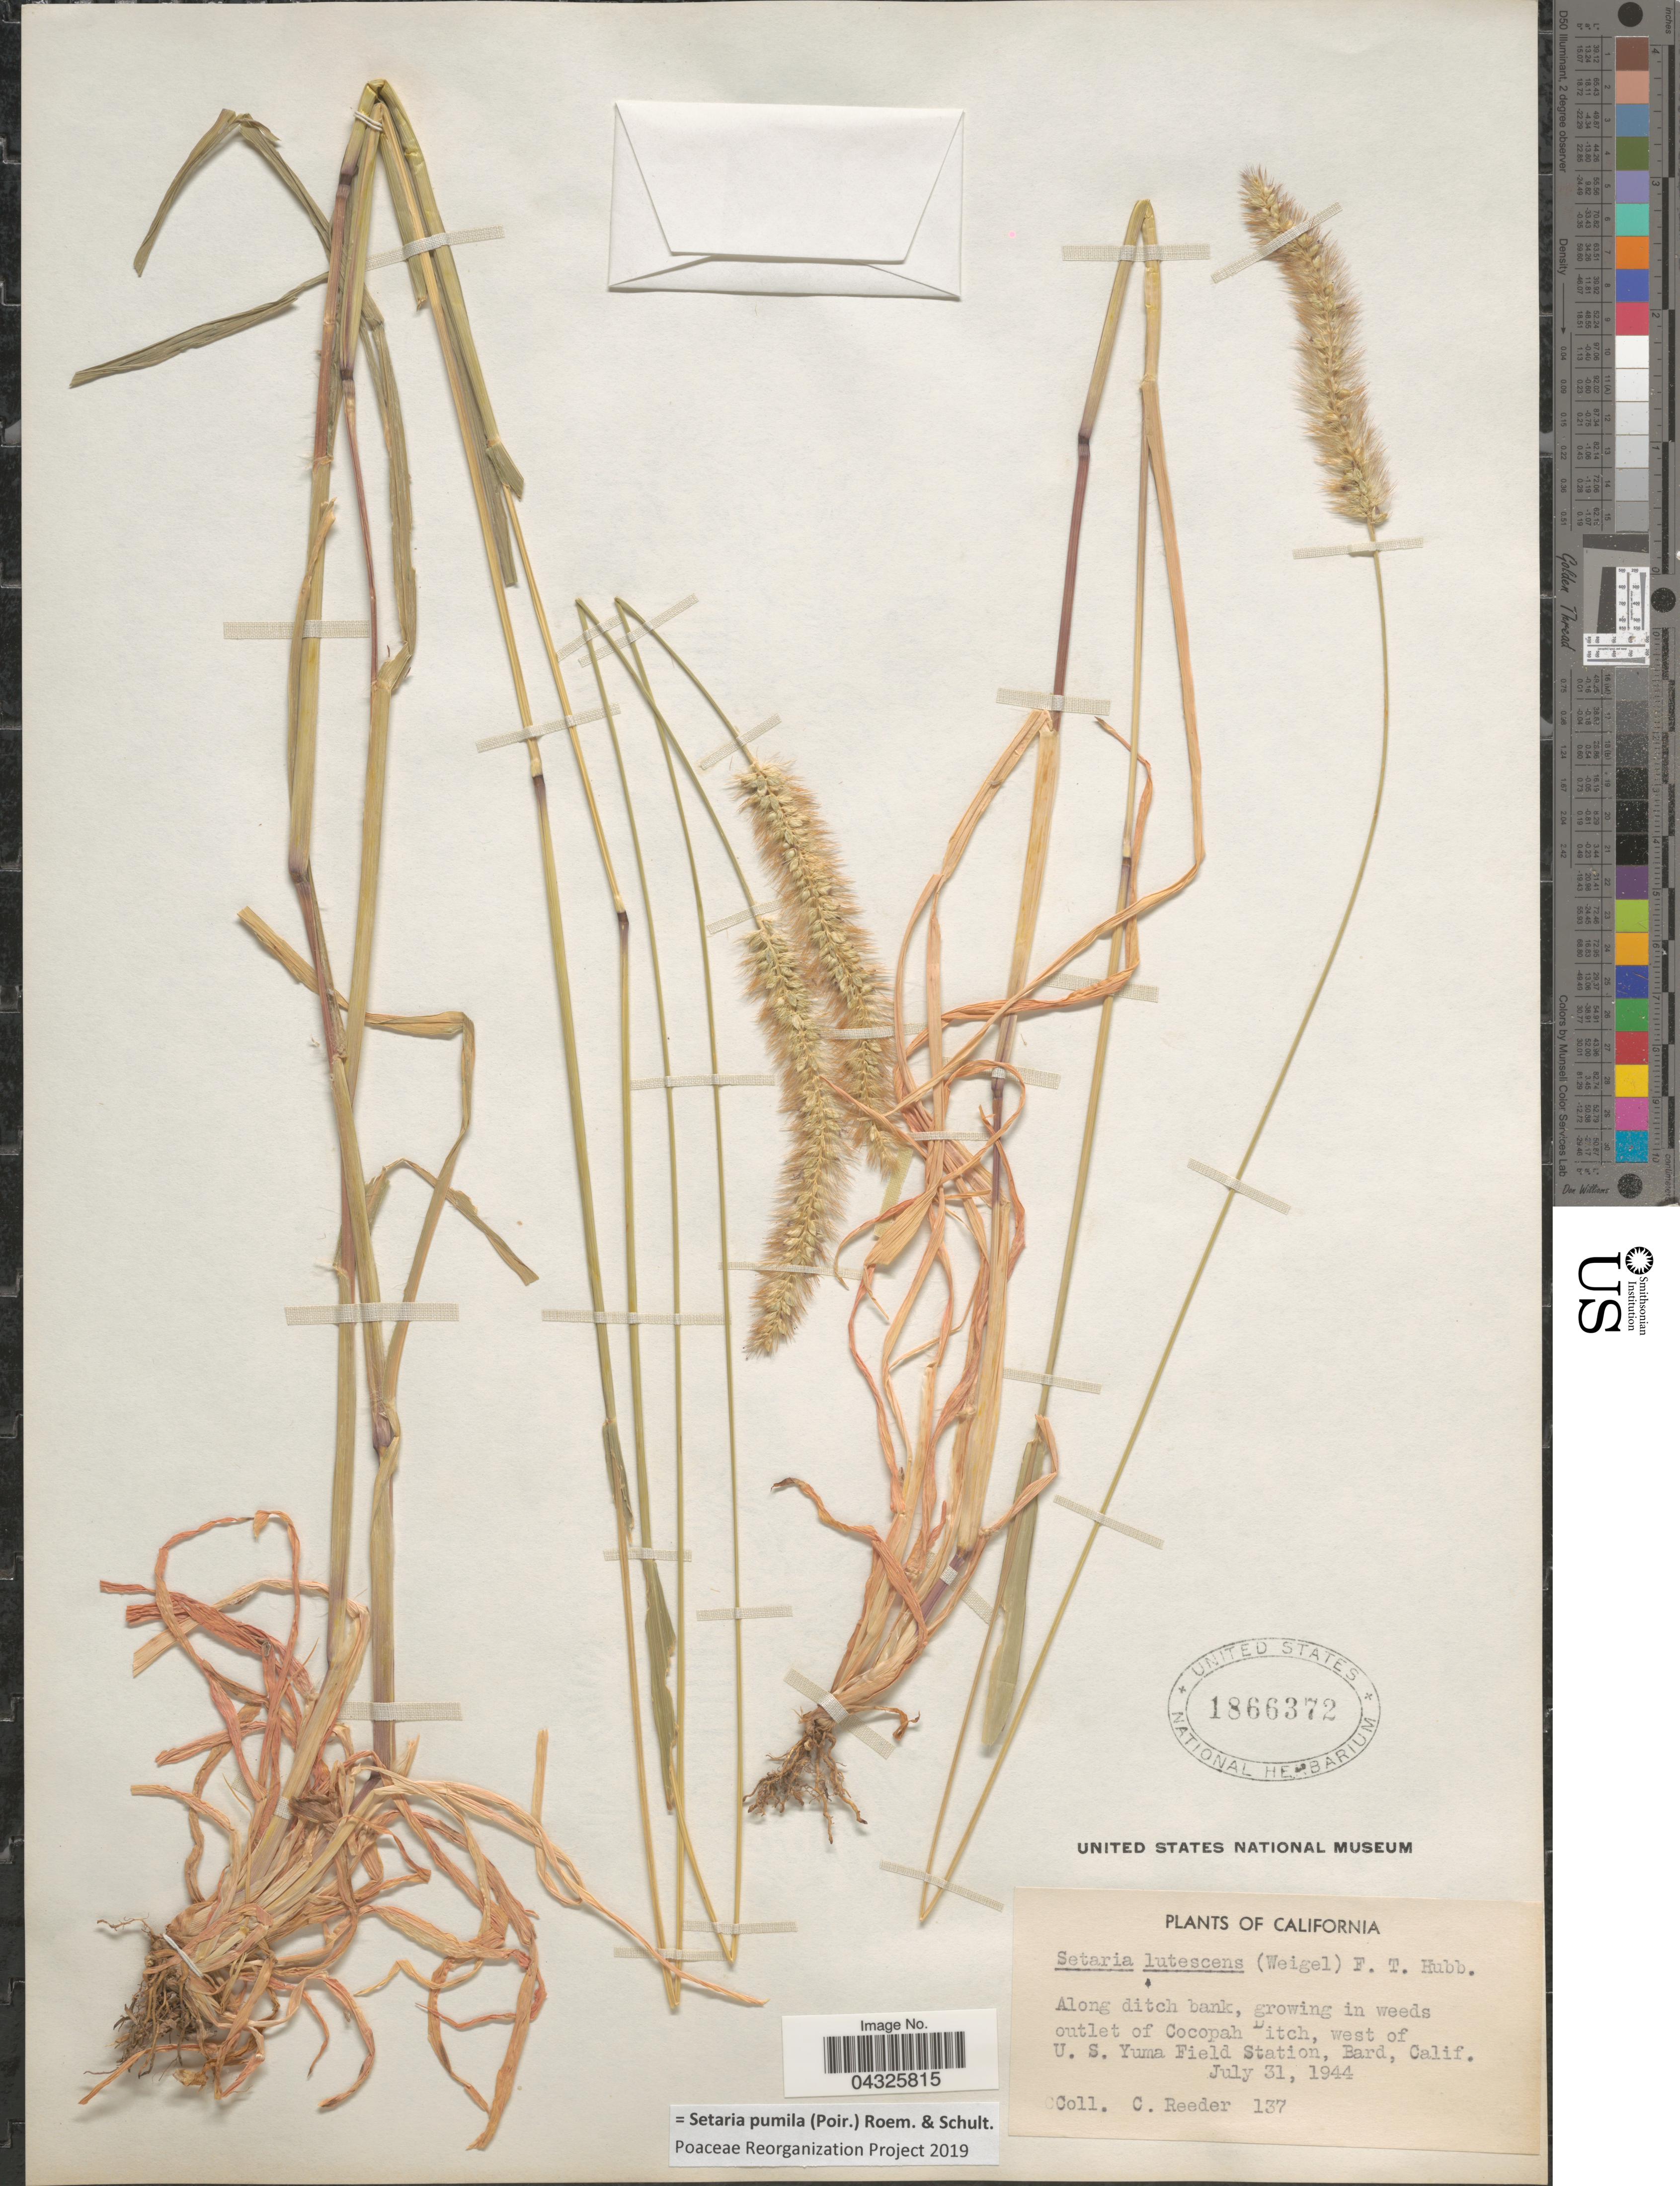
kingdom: Plantae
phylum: Tracheophyta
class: Liliopsida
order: Poales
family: Poaceae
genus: Setaria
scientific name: Setaria pumila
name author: (Poir.) Roem. & Schult.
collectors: C. Reeder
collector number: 137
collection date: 1944-07-31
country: United States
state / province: California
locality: Along ditch bank, in weeds outlet of Cocopah Ditch, west of U. S. Yuma Field Station, Bard.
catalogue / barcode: US 1866372